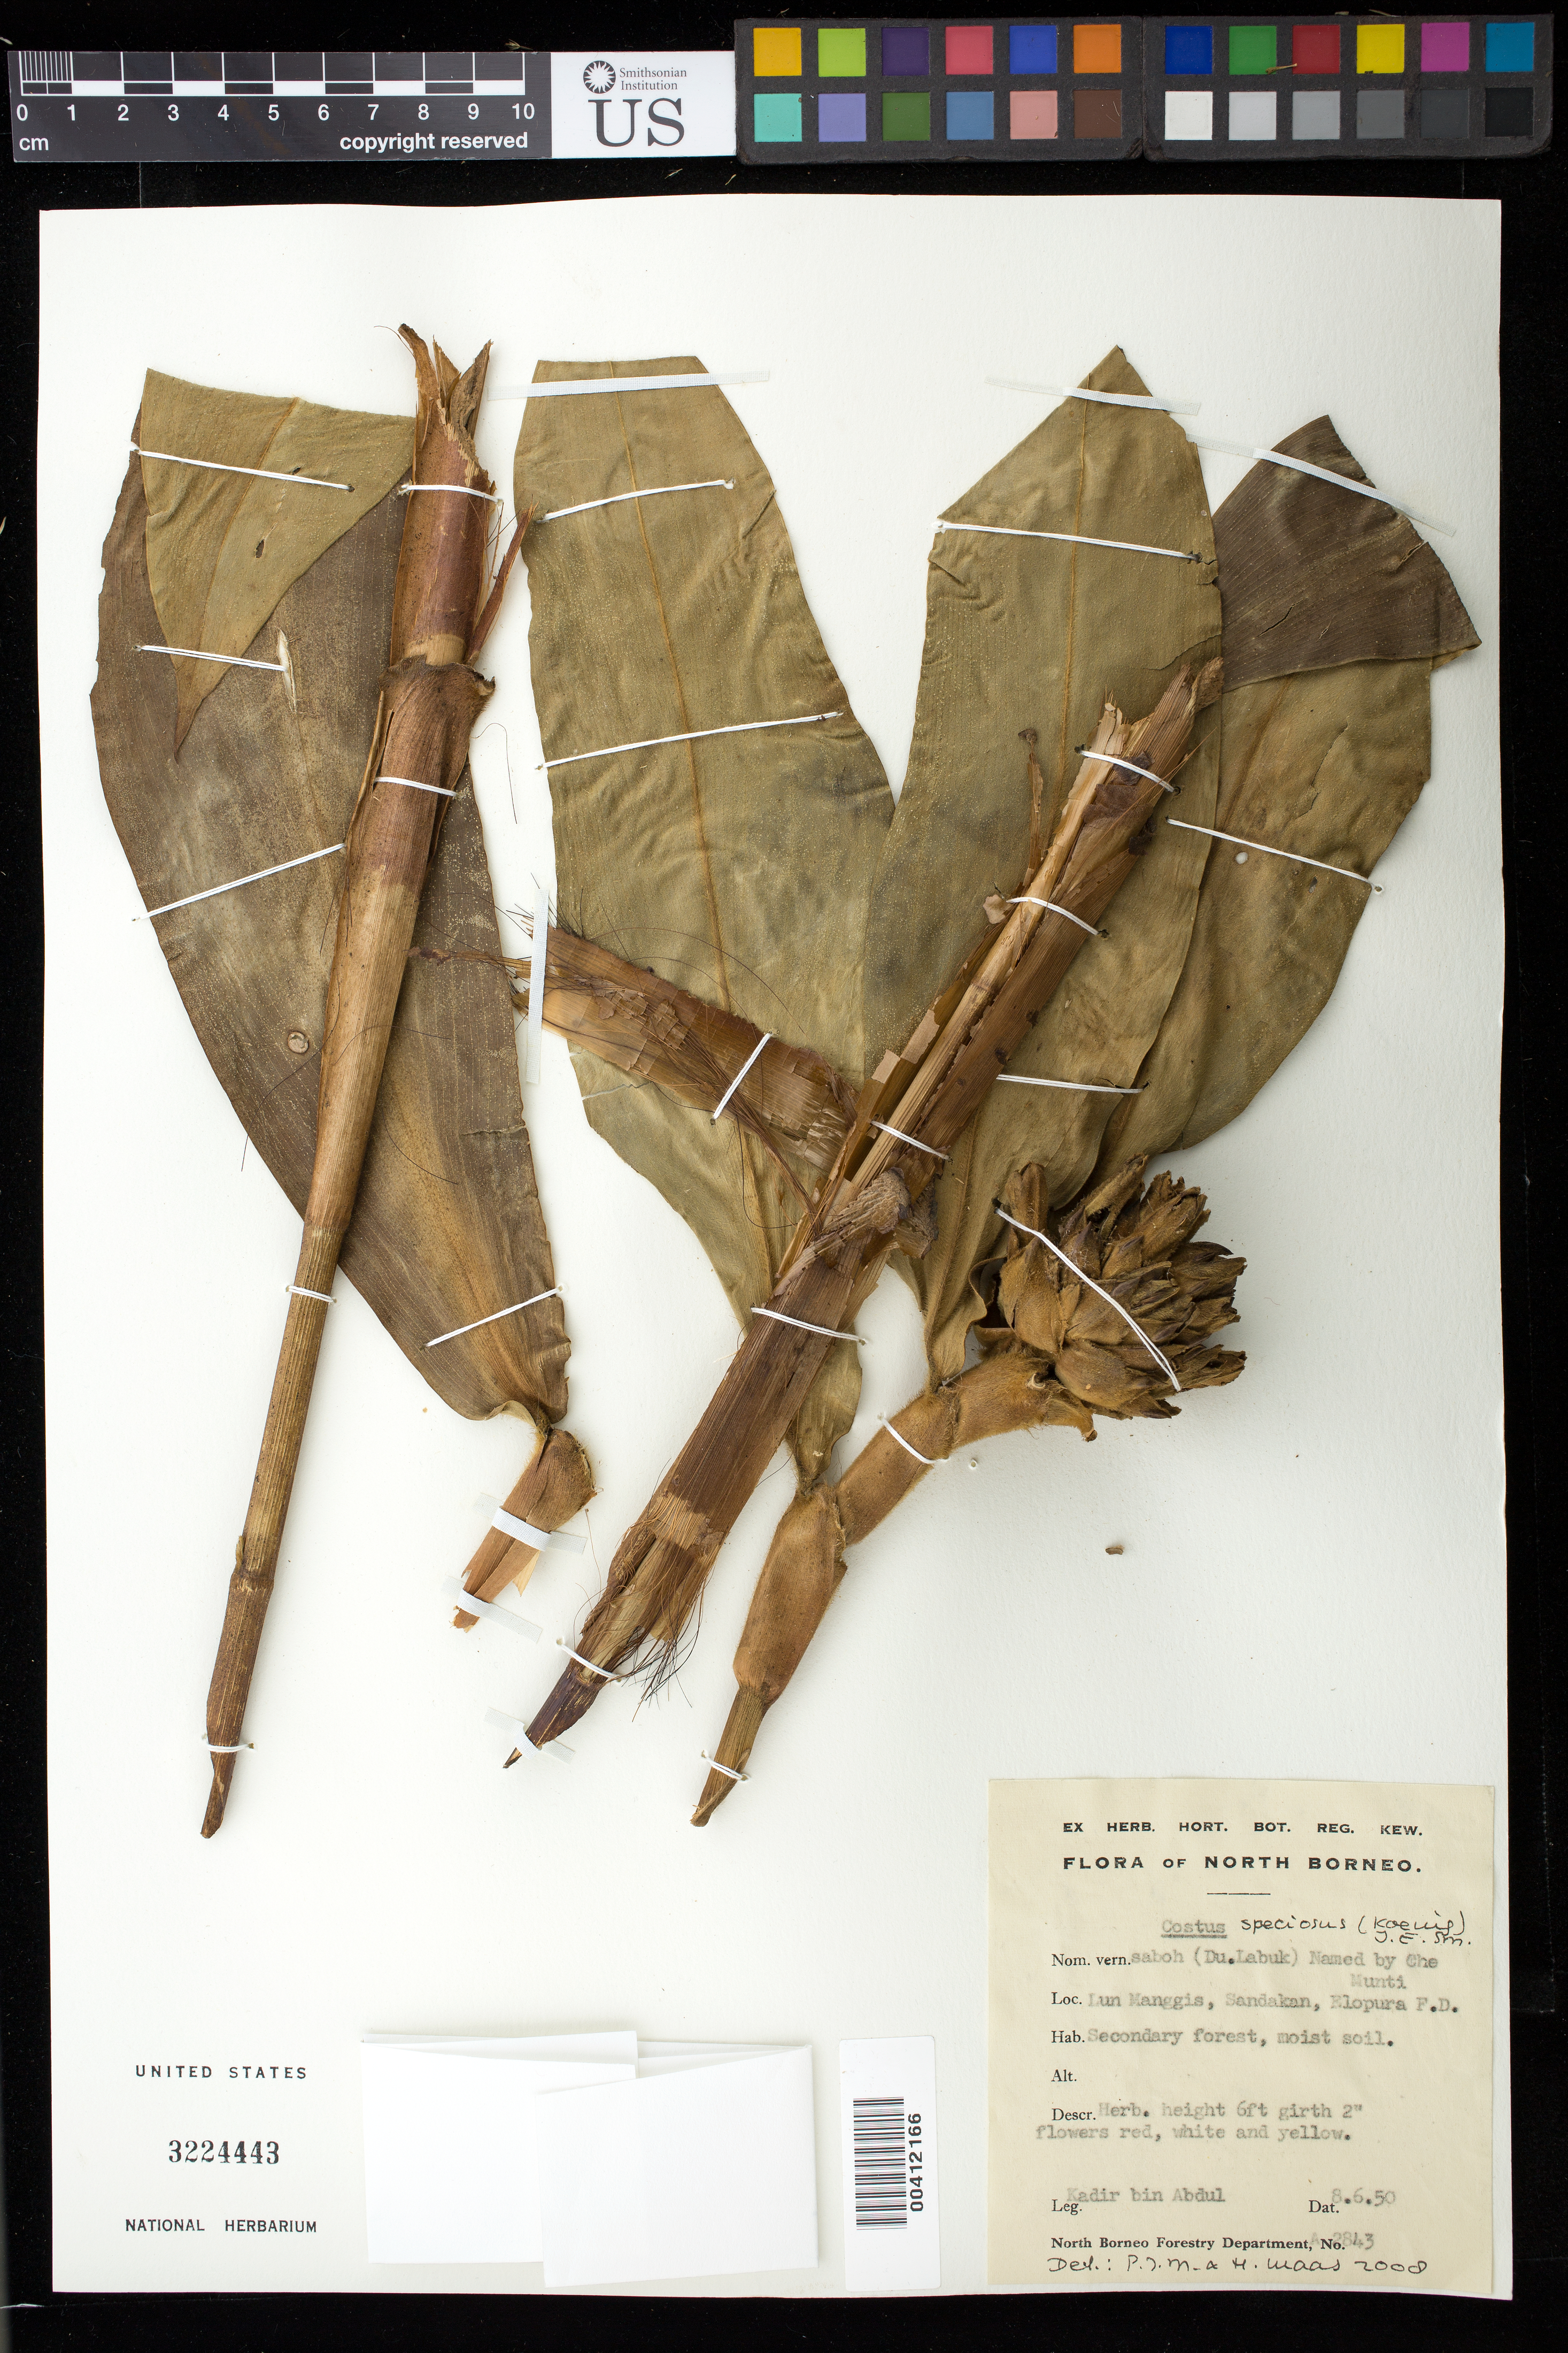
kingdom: Plantae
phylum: Tracheophyta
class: Liliopsida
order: Zingiberales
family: Costaceae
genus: Hellenia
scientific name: Hellenia speciosa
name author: (J. Koenig) S.R. Dutta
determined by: Wagner, W. L., (BOT), Smithsonian Institution - National Museum of Natural History (UNITED STATES)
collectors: Kadir Bin Abdul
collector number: A2843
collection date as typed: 08 Jun 1950 or 06 Aug 1950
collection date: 1950-06-08 or 1950-08-06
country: Malaysia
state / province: Sabah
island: Borneo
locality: Lun manggis, sandakan, elopura f.d.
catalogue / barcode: US 3224443